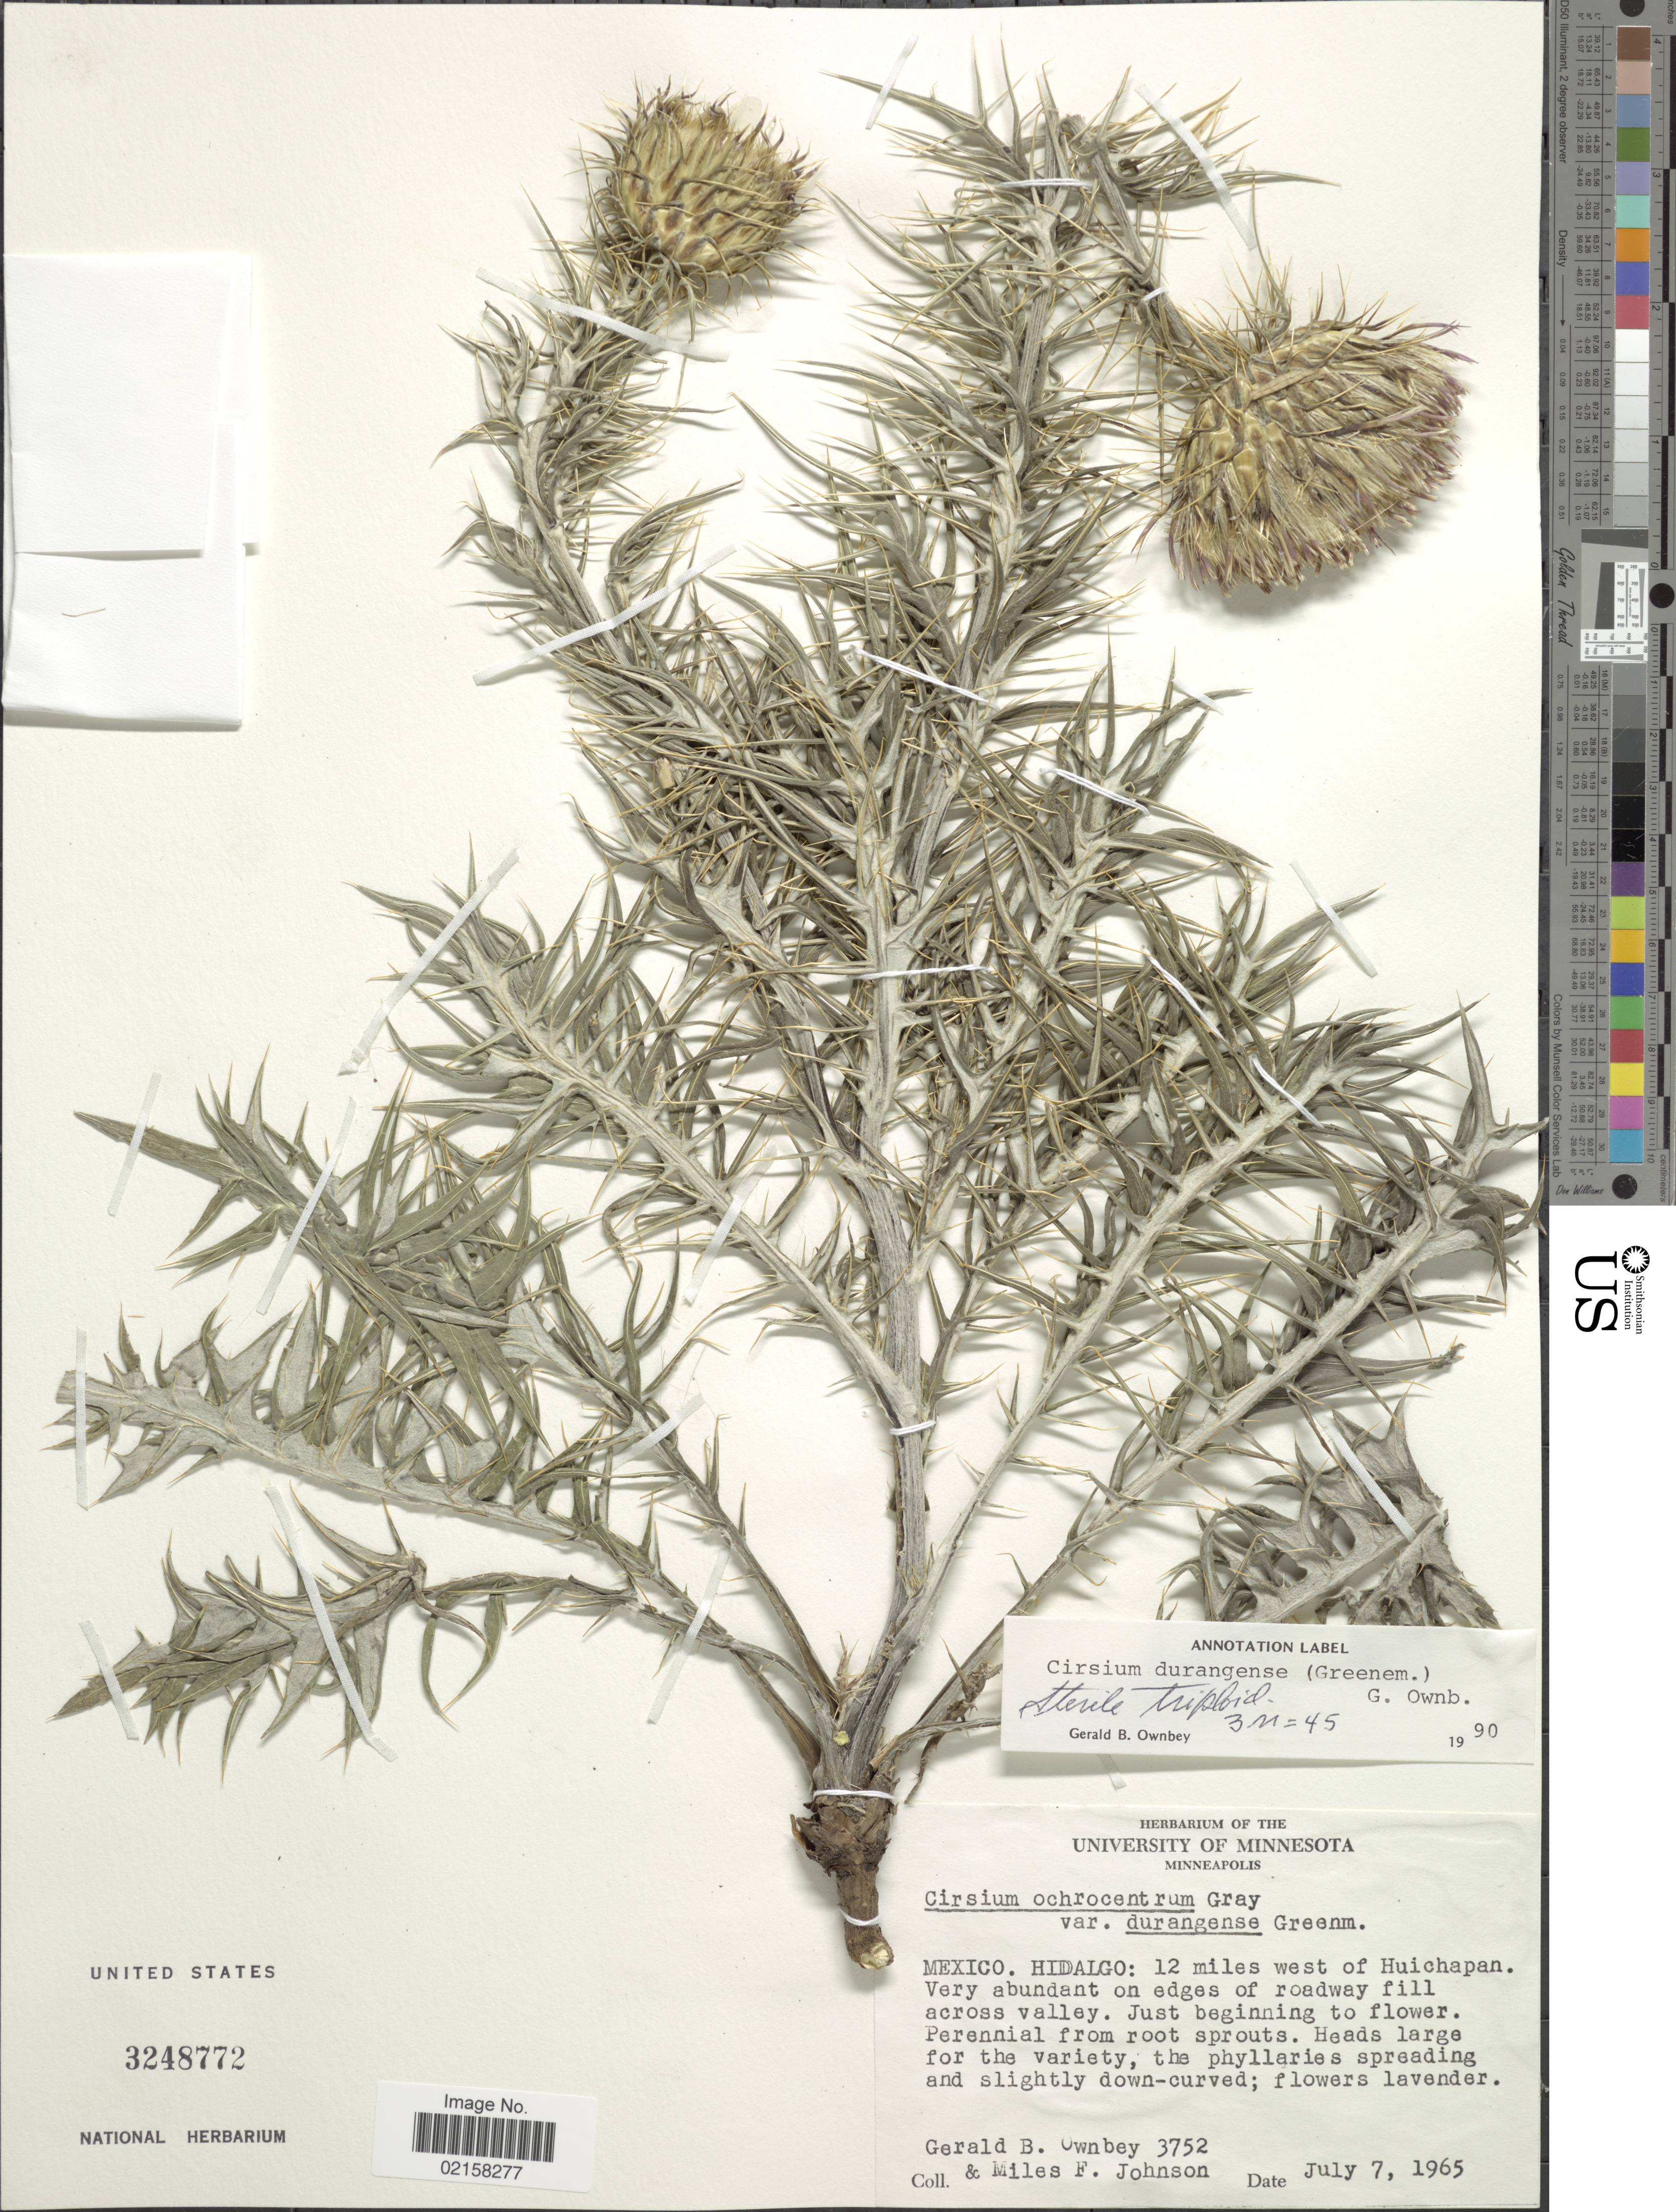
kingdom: Plantae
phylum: Tracheophyta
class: Magnoliopsida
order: Asterales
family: Asteraceae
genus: Cirsium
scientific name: Cirsium durangense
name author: (Greenm.) G.B. Ownbey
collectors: G. B. Ownbey & M. F. Johnson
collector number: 3752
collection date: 1965-07-07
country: Mexico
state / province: Hidalgo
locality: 12 miles west of Huichapan, very abundant on edges or roadway fill across valley.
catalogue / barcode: US 3248772